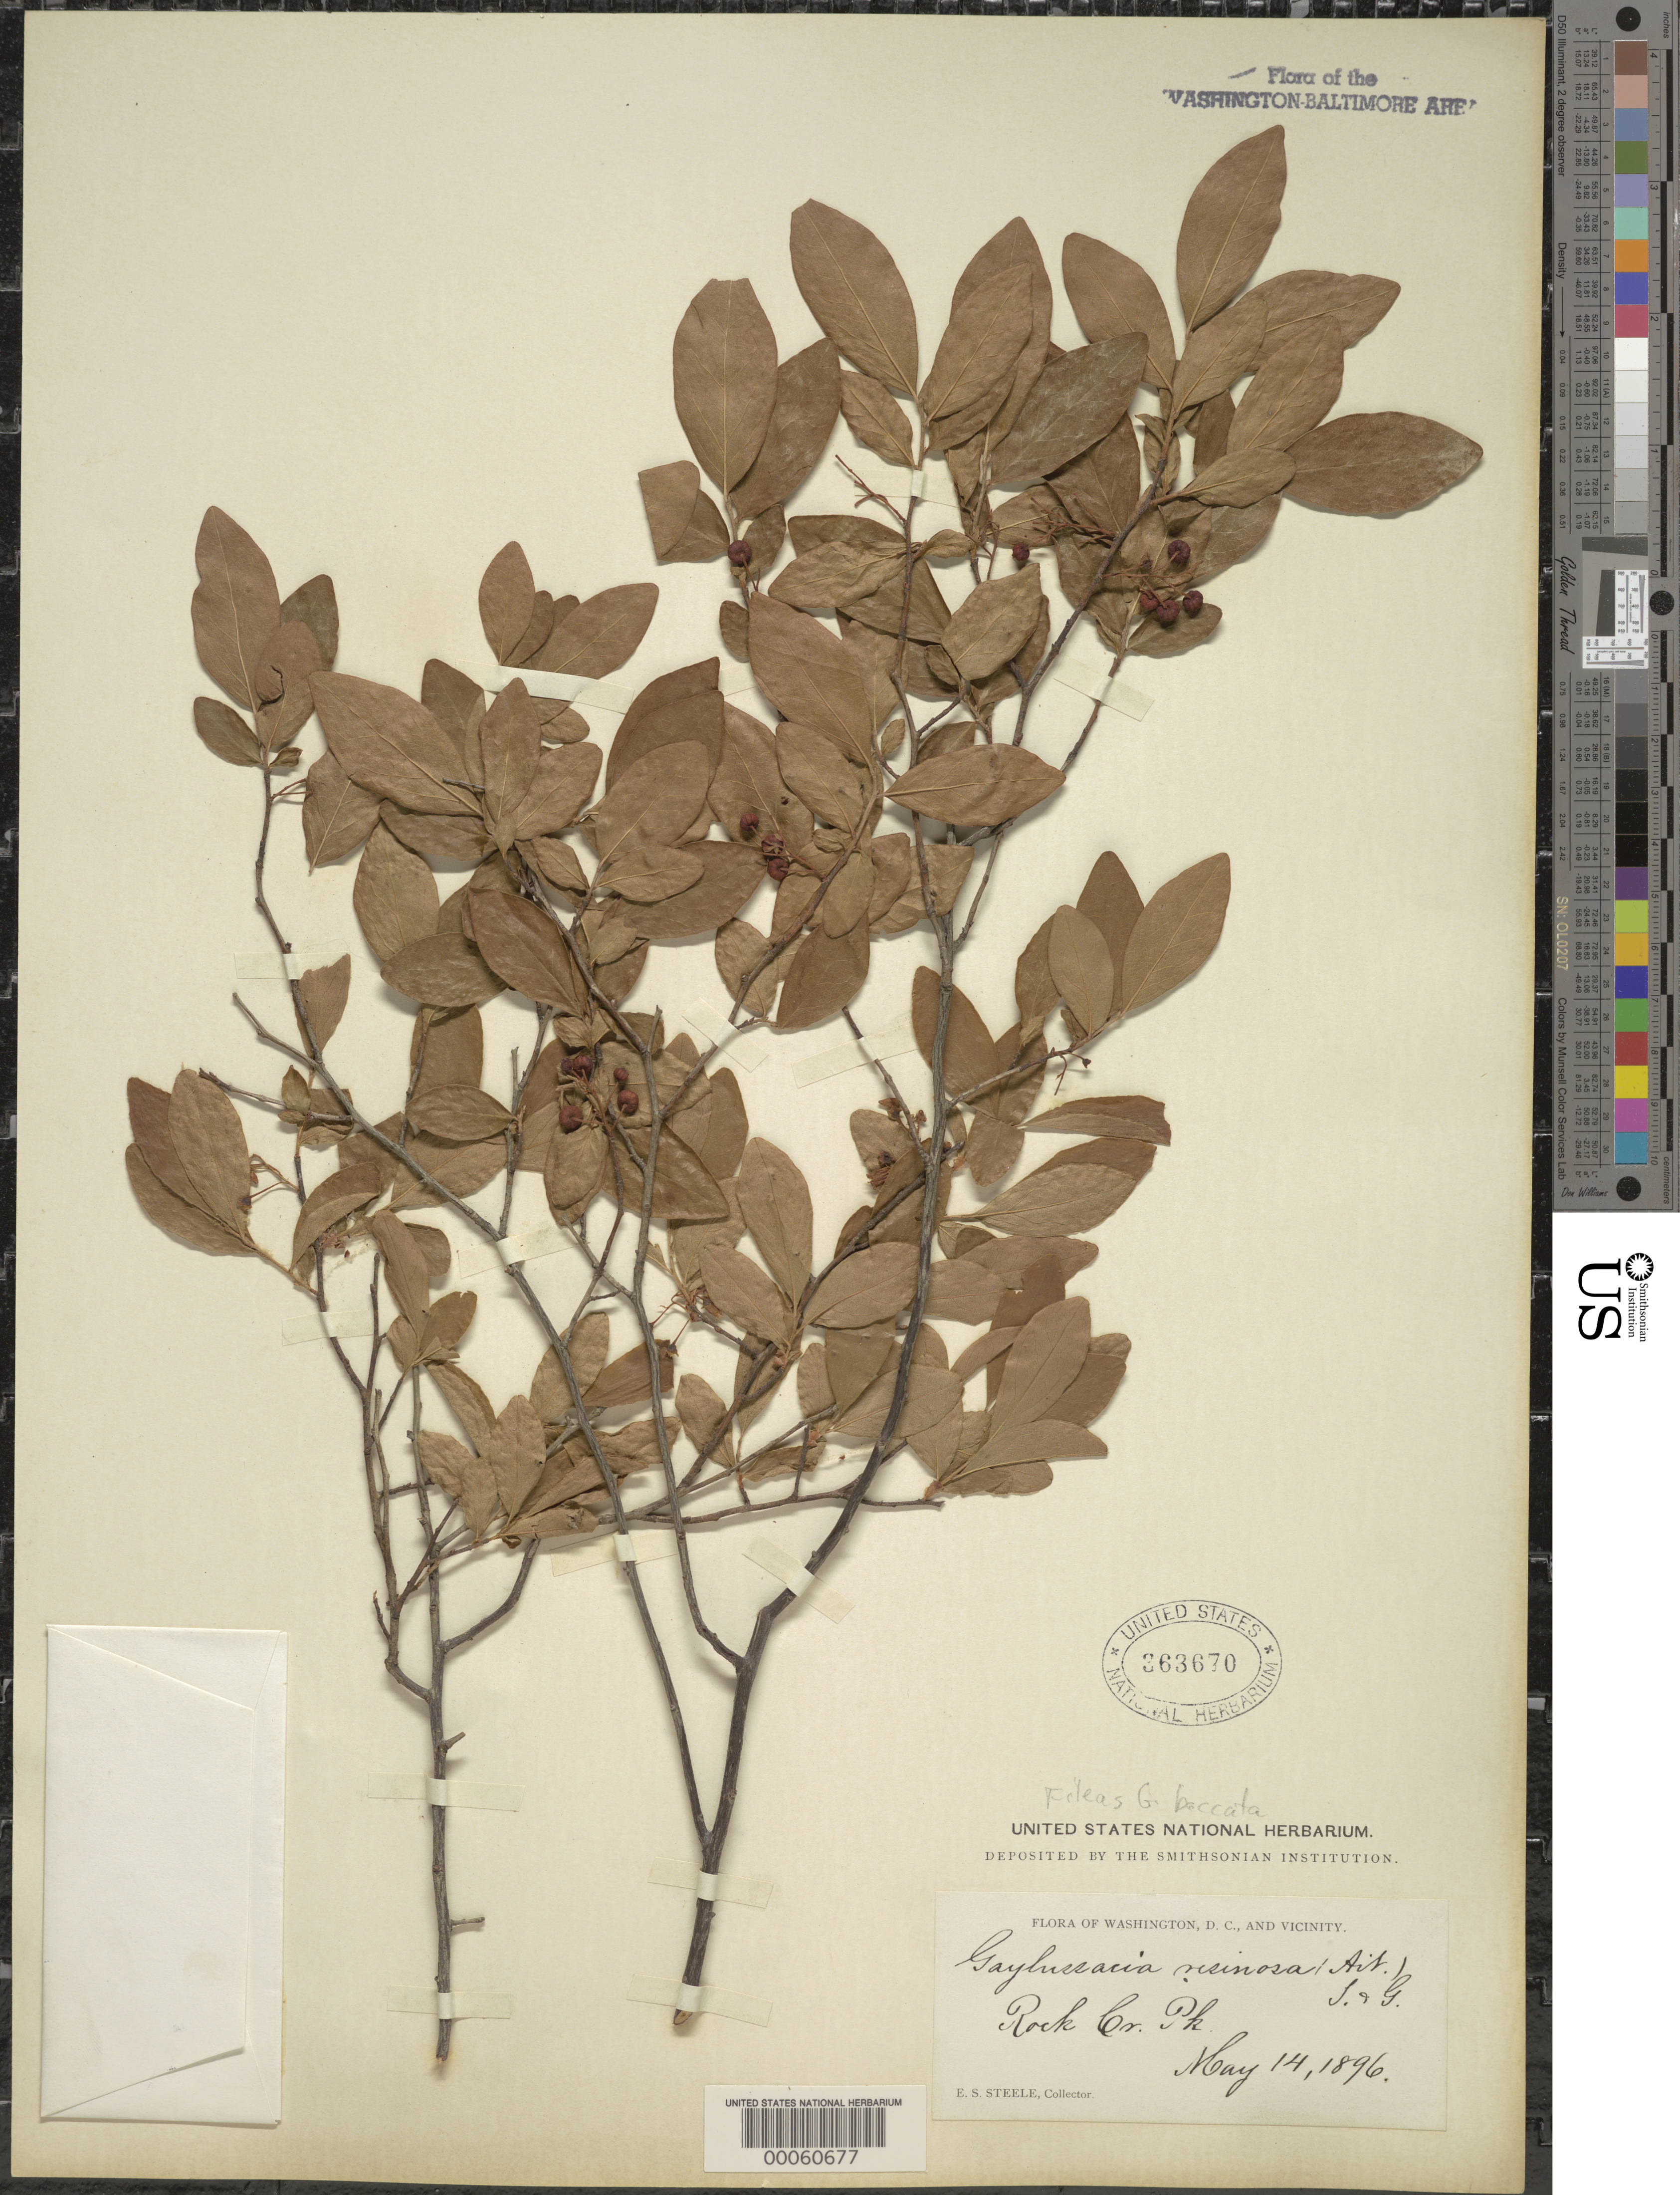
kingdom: Plantae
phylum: Tracheophyta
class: Magnoliopsida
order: Ericales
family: Ericaceae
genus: Gaylussacia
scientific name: Gaylussacia baccata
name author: (Wangenh.) K. Koch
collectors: E. Steele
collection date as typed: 14 May 1896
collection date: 1896-05-14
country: United States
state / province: District of Columbia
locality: Rock Creek Park Rock Creek Park and Vicinity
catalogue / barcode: US 363670